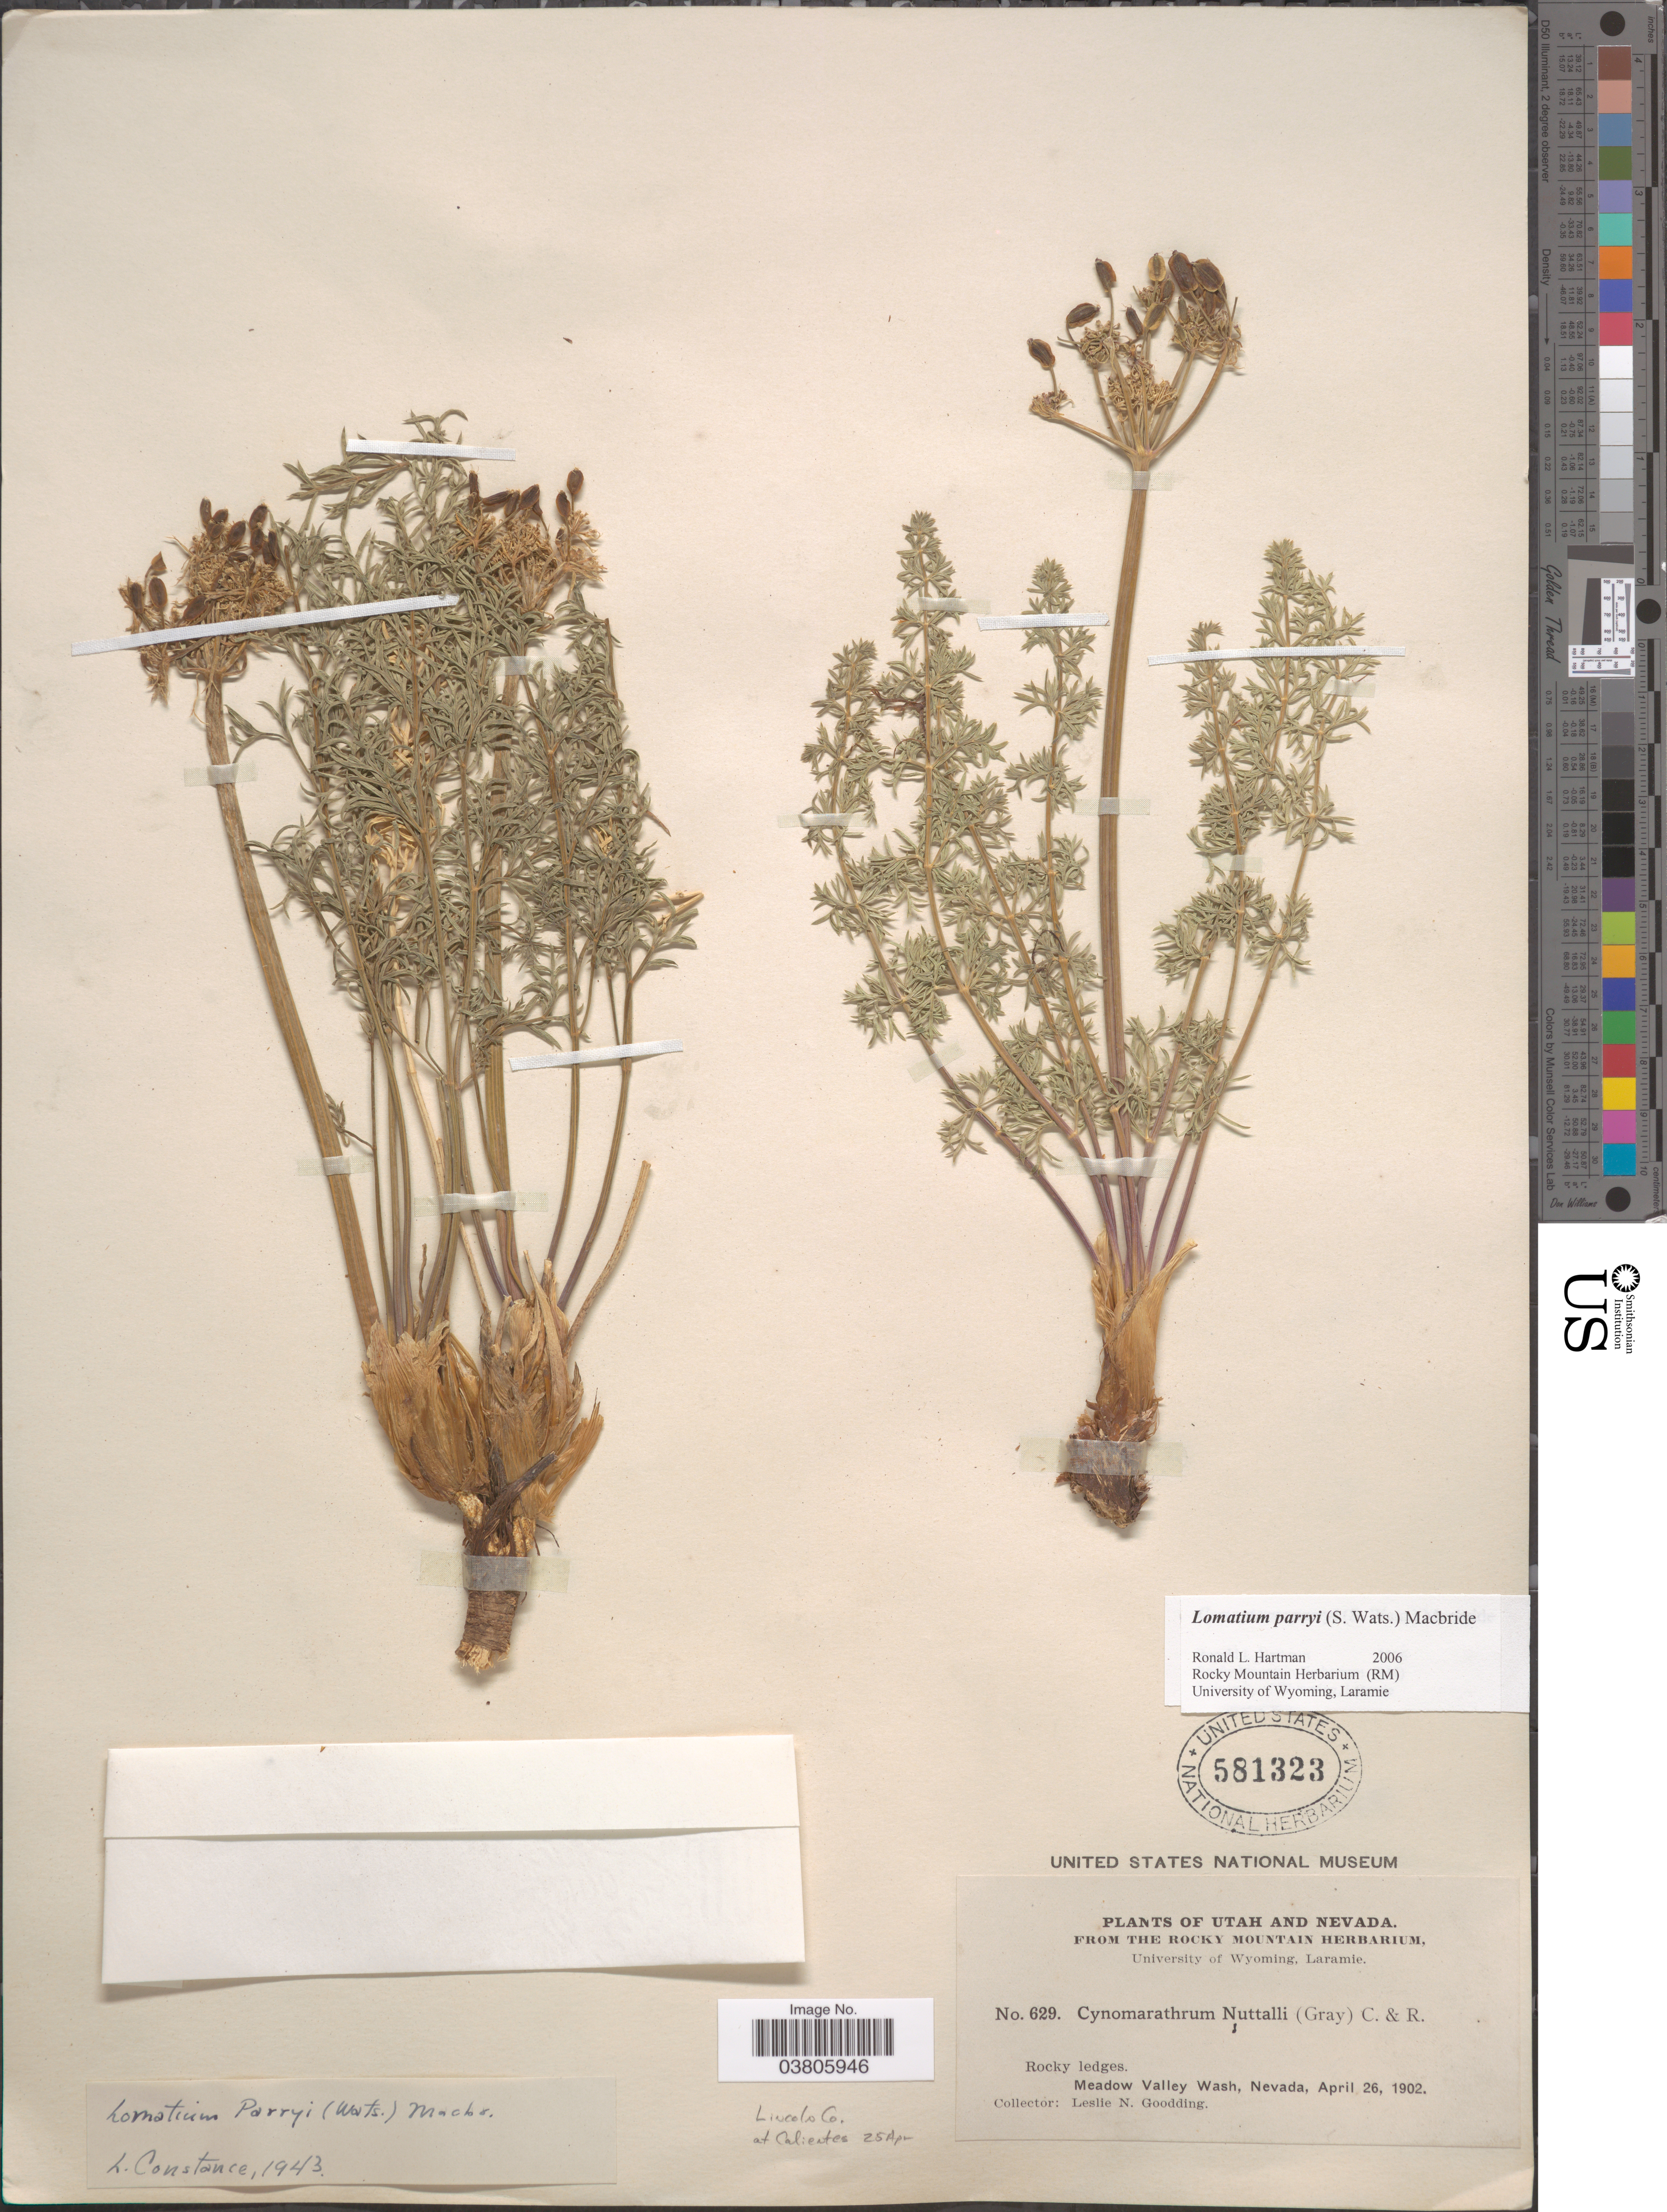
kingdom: Plantae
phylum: Tracheophyta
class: Magnoliopsida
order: Apiales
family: Apiaceae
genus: Lomatium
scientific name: Lomatium parryi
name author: (S. Watson) J.F. Macbr.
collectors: L. N. Goodding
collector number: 629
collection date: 1902-04-25/1902-04-26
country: United States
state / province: Nevada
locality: Meadow Valley Wash. Lincoln Co. at Calientes.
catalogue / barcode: US 581323